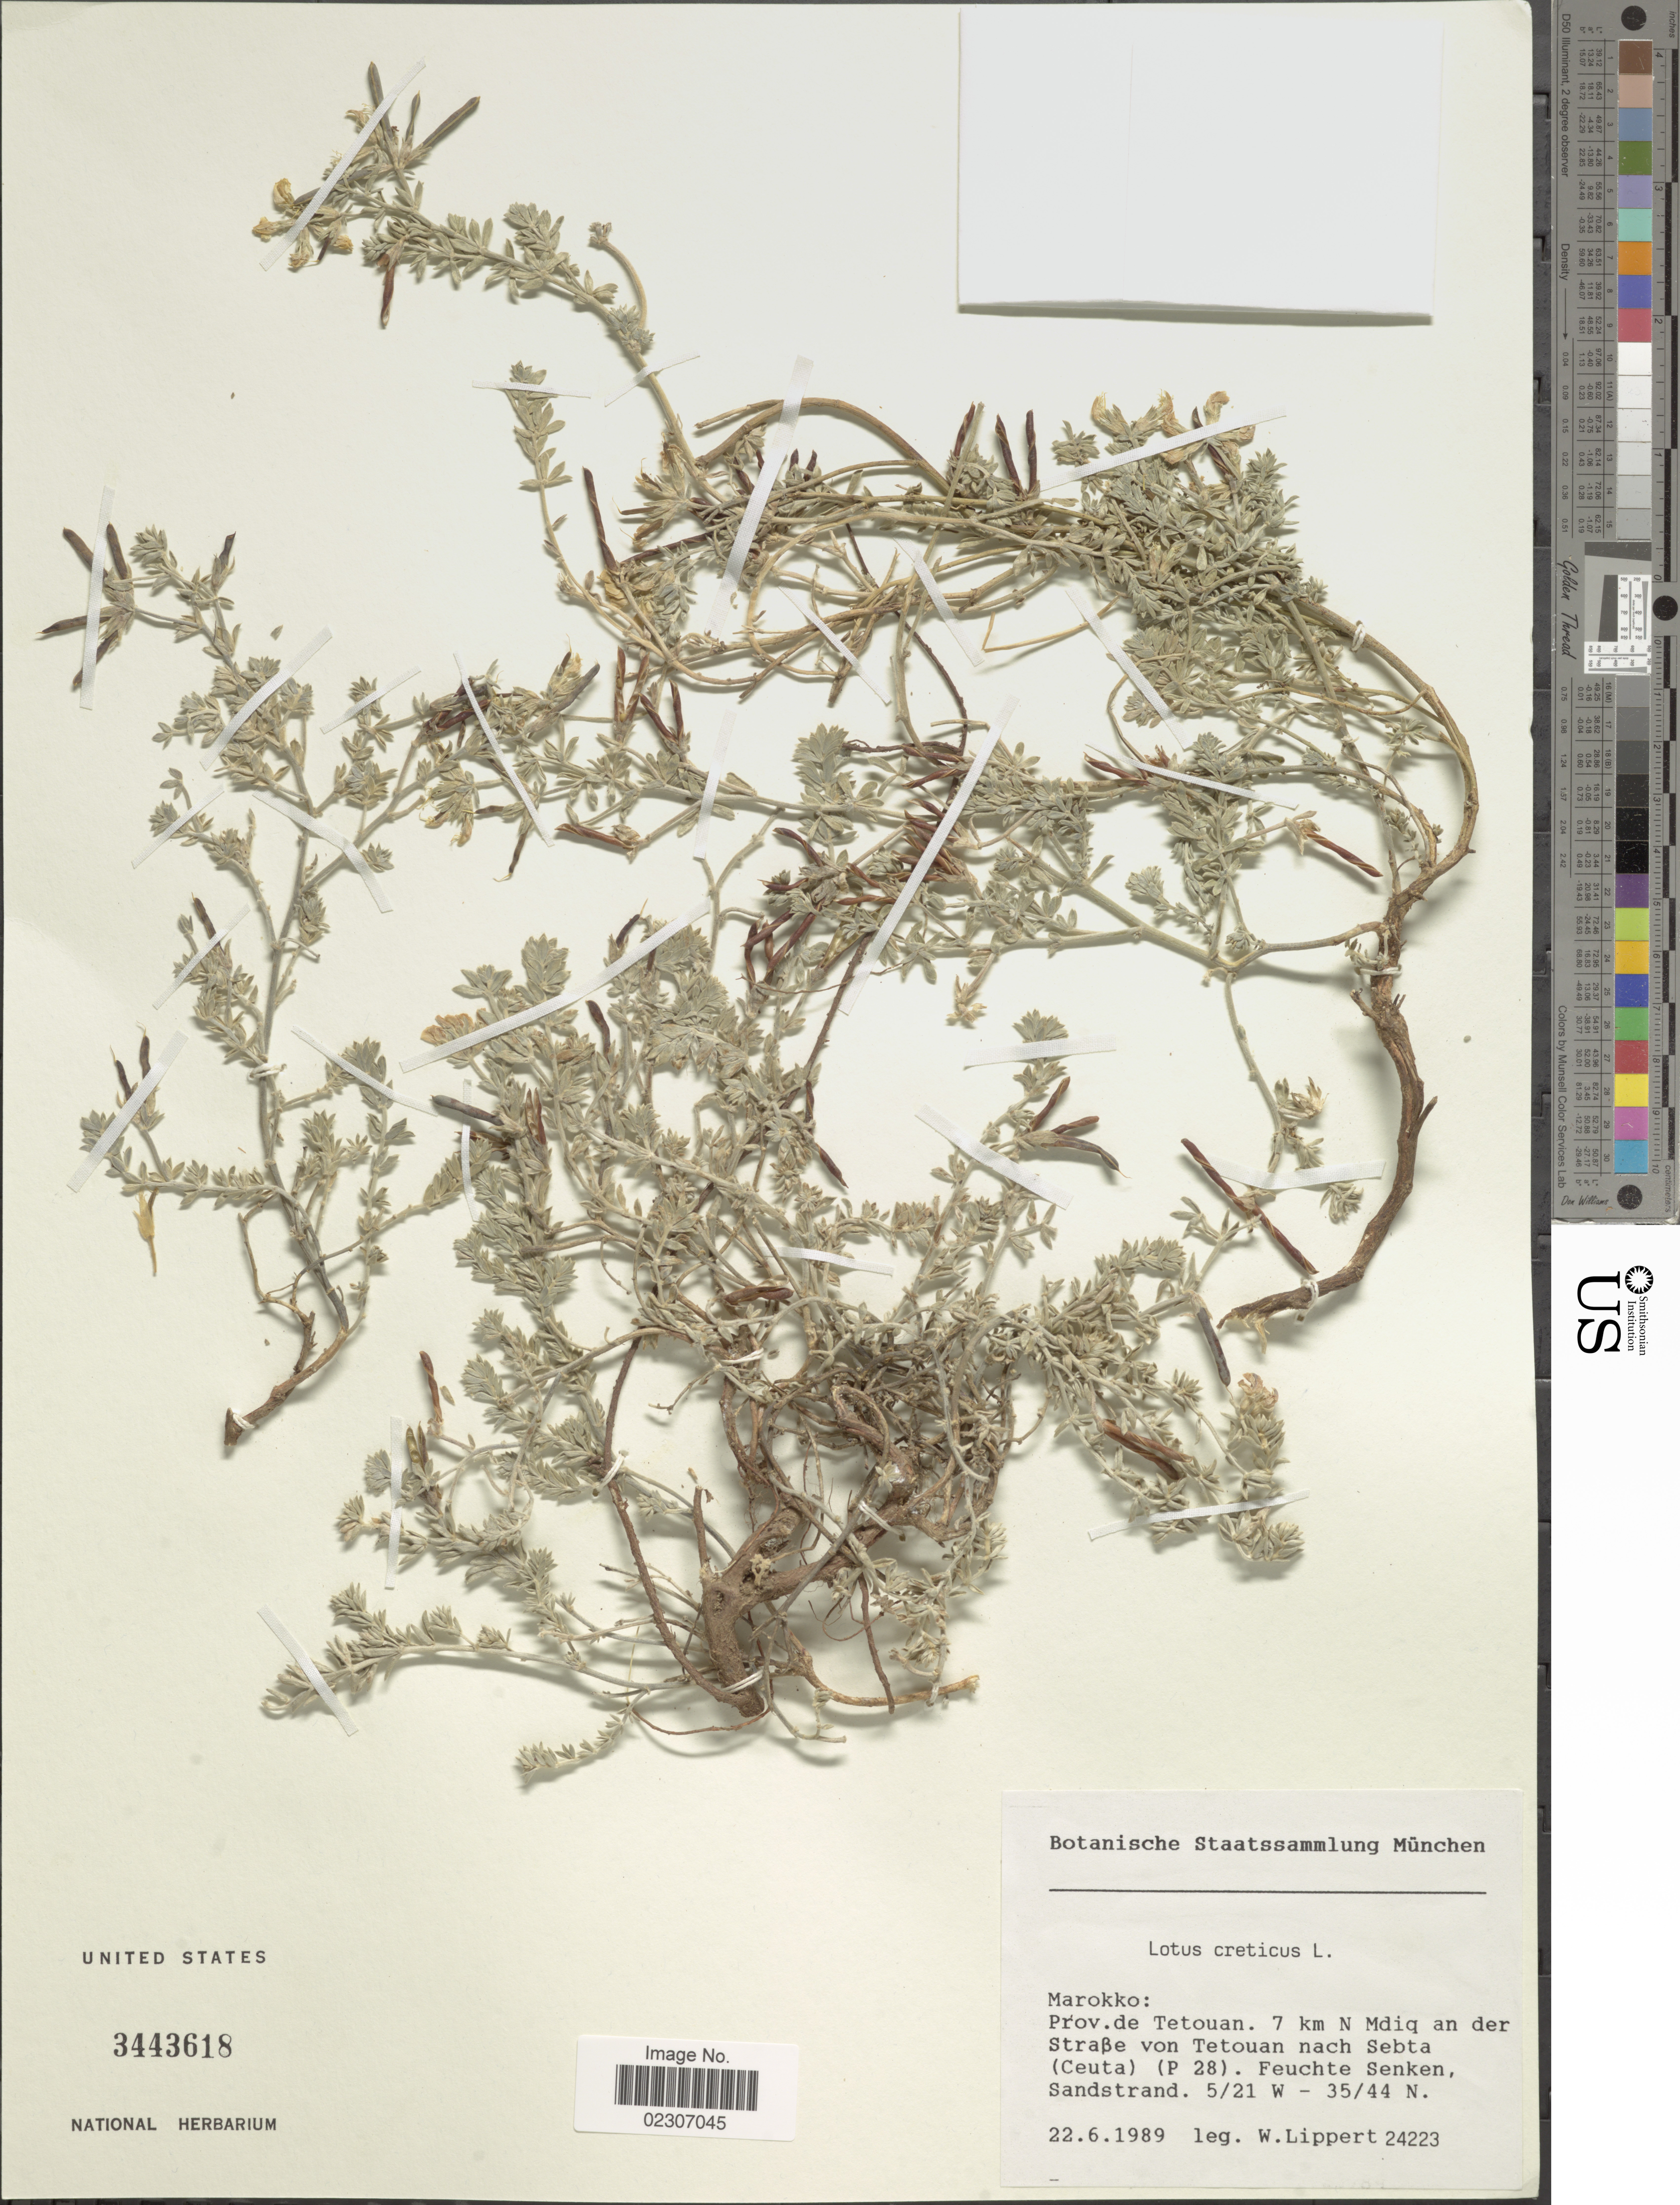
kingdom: Plantae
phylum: Tracheophyta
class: Magnoliopsida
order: Fabales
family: Fabaceae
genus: Lotus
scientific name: Lotus creticus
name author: L.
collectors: W. Lippert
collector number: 24223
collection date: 1989-06-22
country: Morocco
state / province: Tanger-Tétouan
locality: Prov de Tetouan. 7 km N Mdiq an der Straße von Tetouan nach Sebta (Cueta) (P 28). Feuchte Senken, Sandstrand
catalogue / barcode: US 3443618